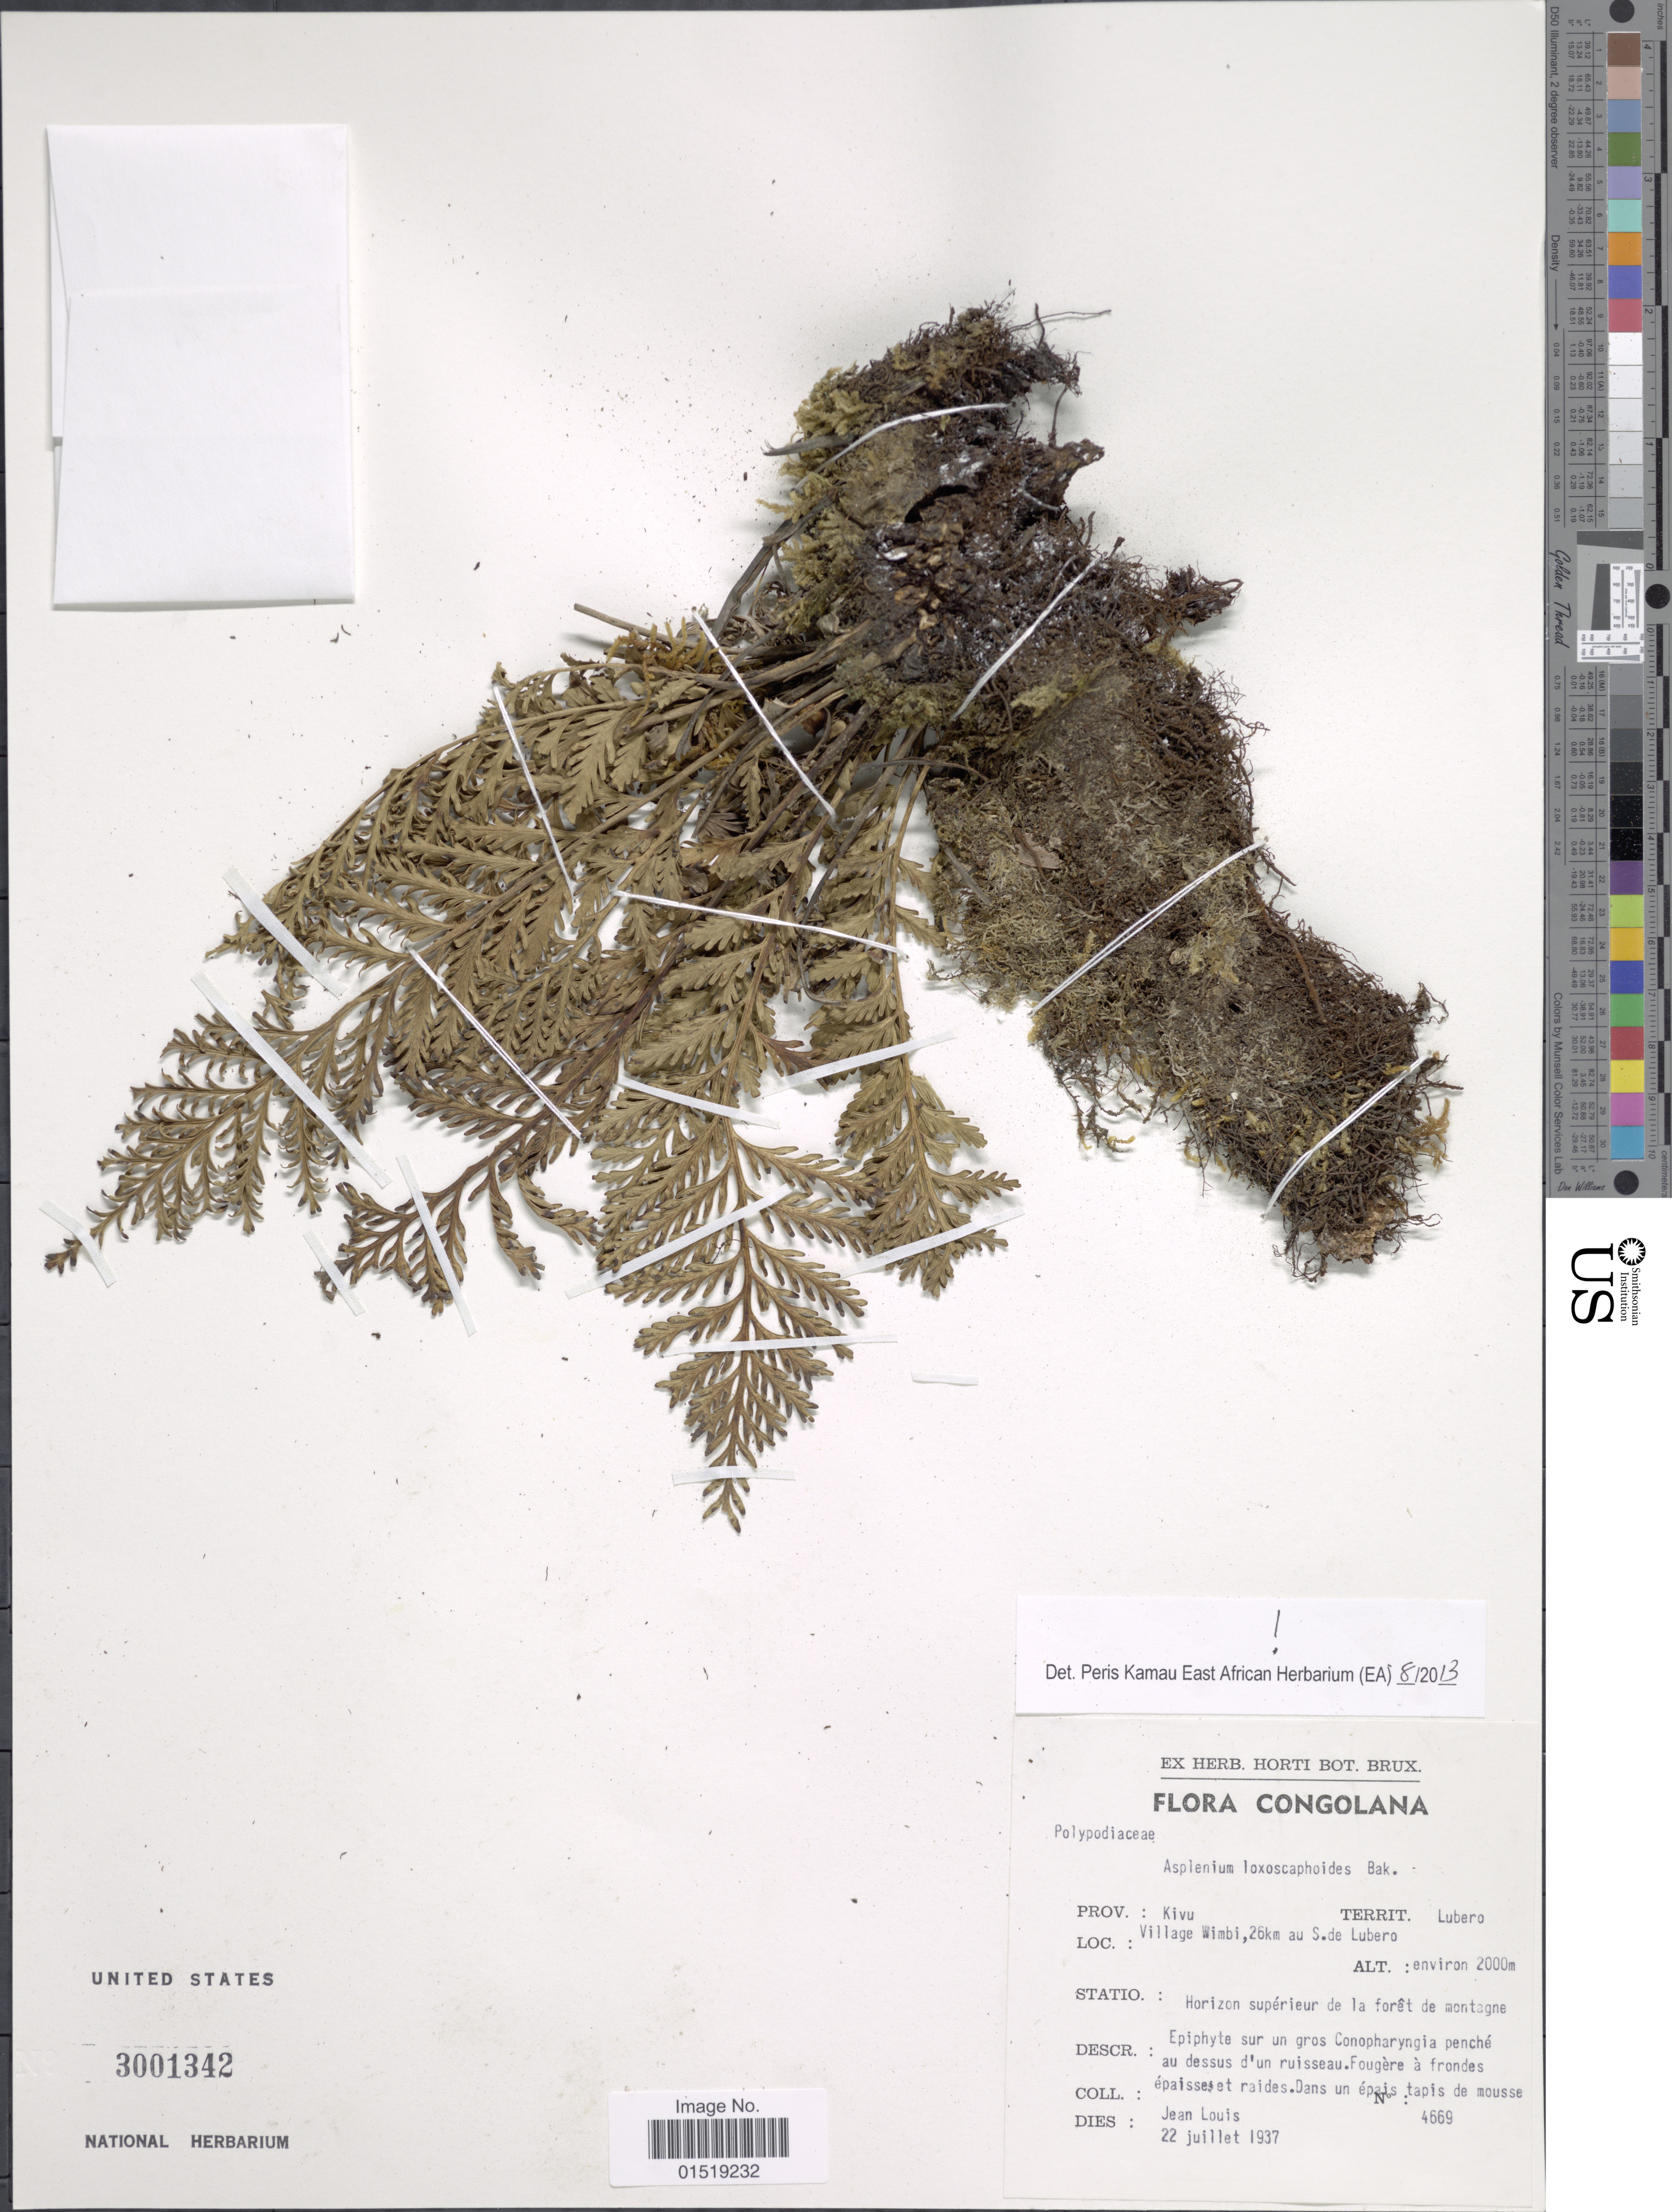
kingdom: Plantae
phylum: Tracheophyta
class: Polypodiopsida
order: Polypodiales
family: Aspleniaceae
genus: Asplenium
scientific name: Asplenium loxoscaphoides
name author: Baker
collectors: J. Louis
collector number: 4669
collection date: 1937-07-22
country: Congo, Democratic Republic of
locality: Congolana. Prov.: Kivu. Territ. Lubero. Village Wimbi, 26km au S. du Lubero.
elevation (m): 2000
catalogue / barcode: US 3001342